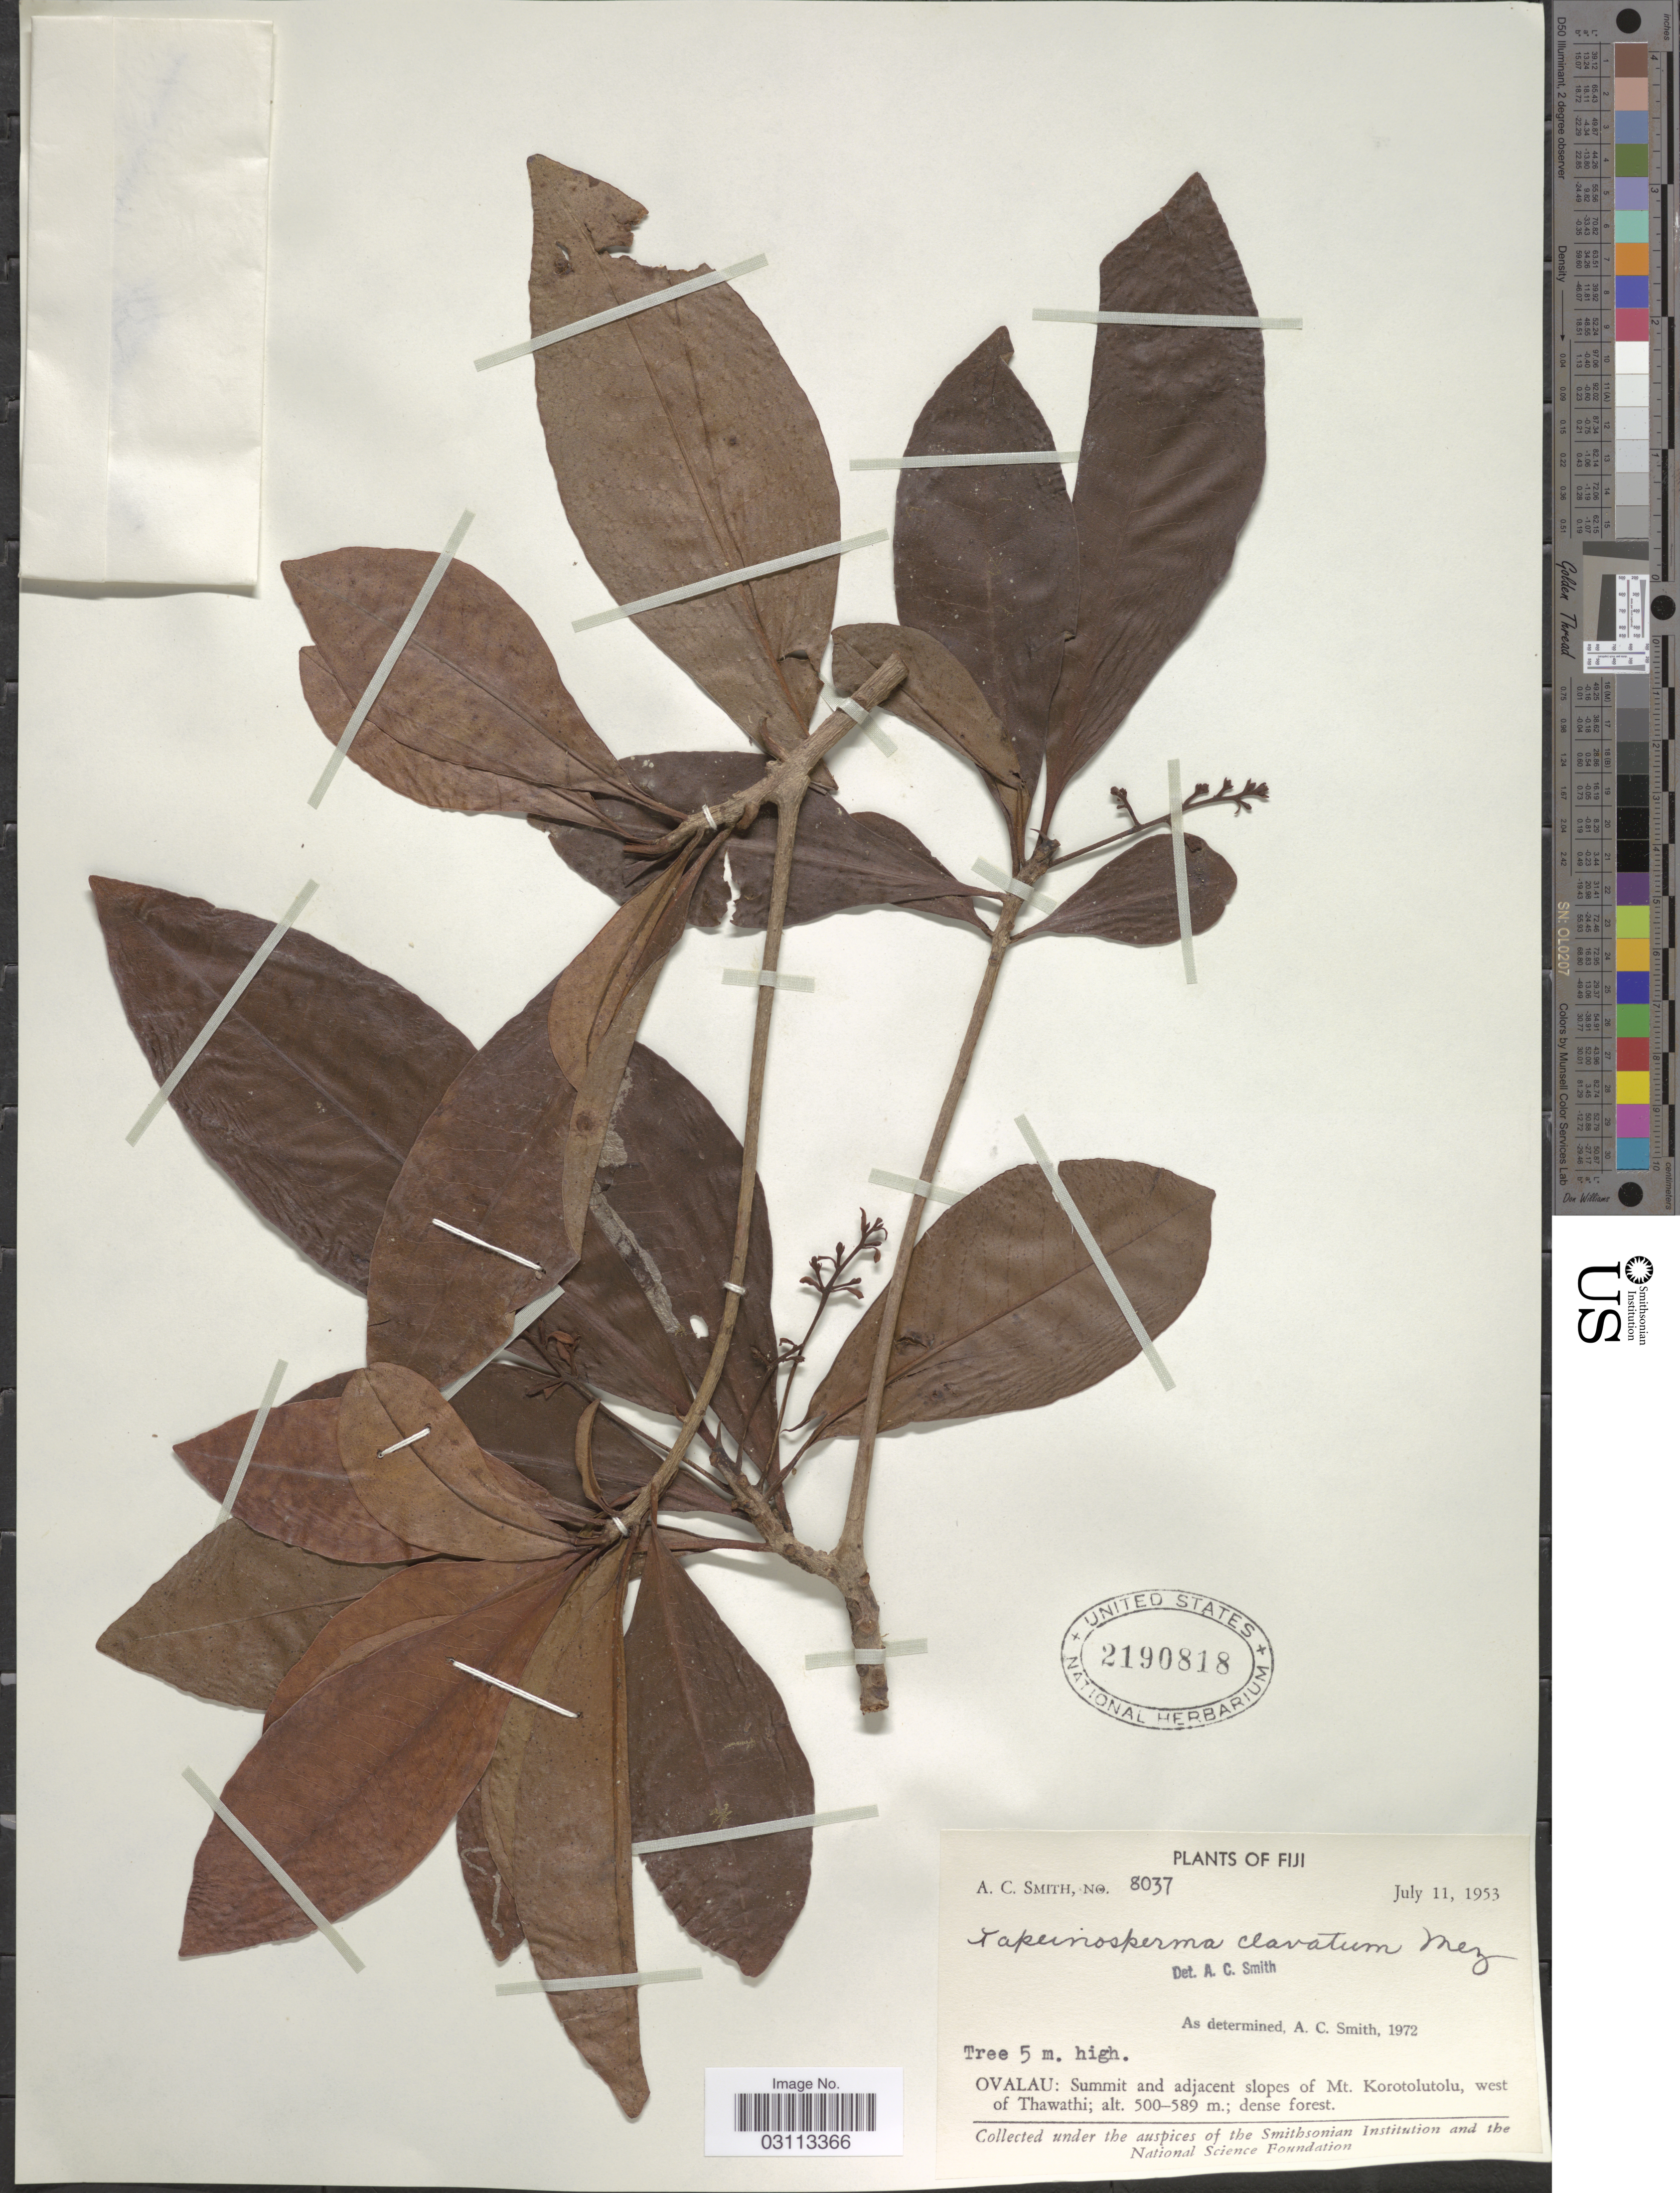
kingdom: Plantae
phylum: Tracheophyta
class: Magnoliopsida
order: Ericales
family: Primulaceae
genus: Tapeinosperma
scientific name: Tapeinosperma clavatum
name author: Mez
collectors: A. C. Smith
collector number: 8037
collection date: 1953-07-11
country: Fiji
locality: Ovalau: Summit and adjacent slopes of Mt. Korotolutolu, west of Thawathi.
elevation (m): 500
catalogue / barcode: US 2190818